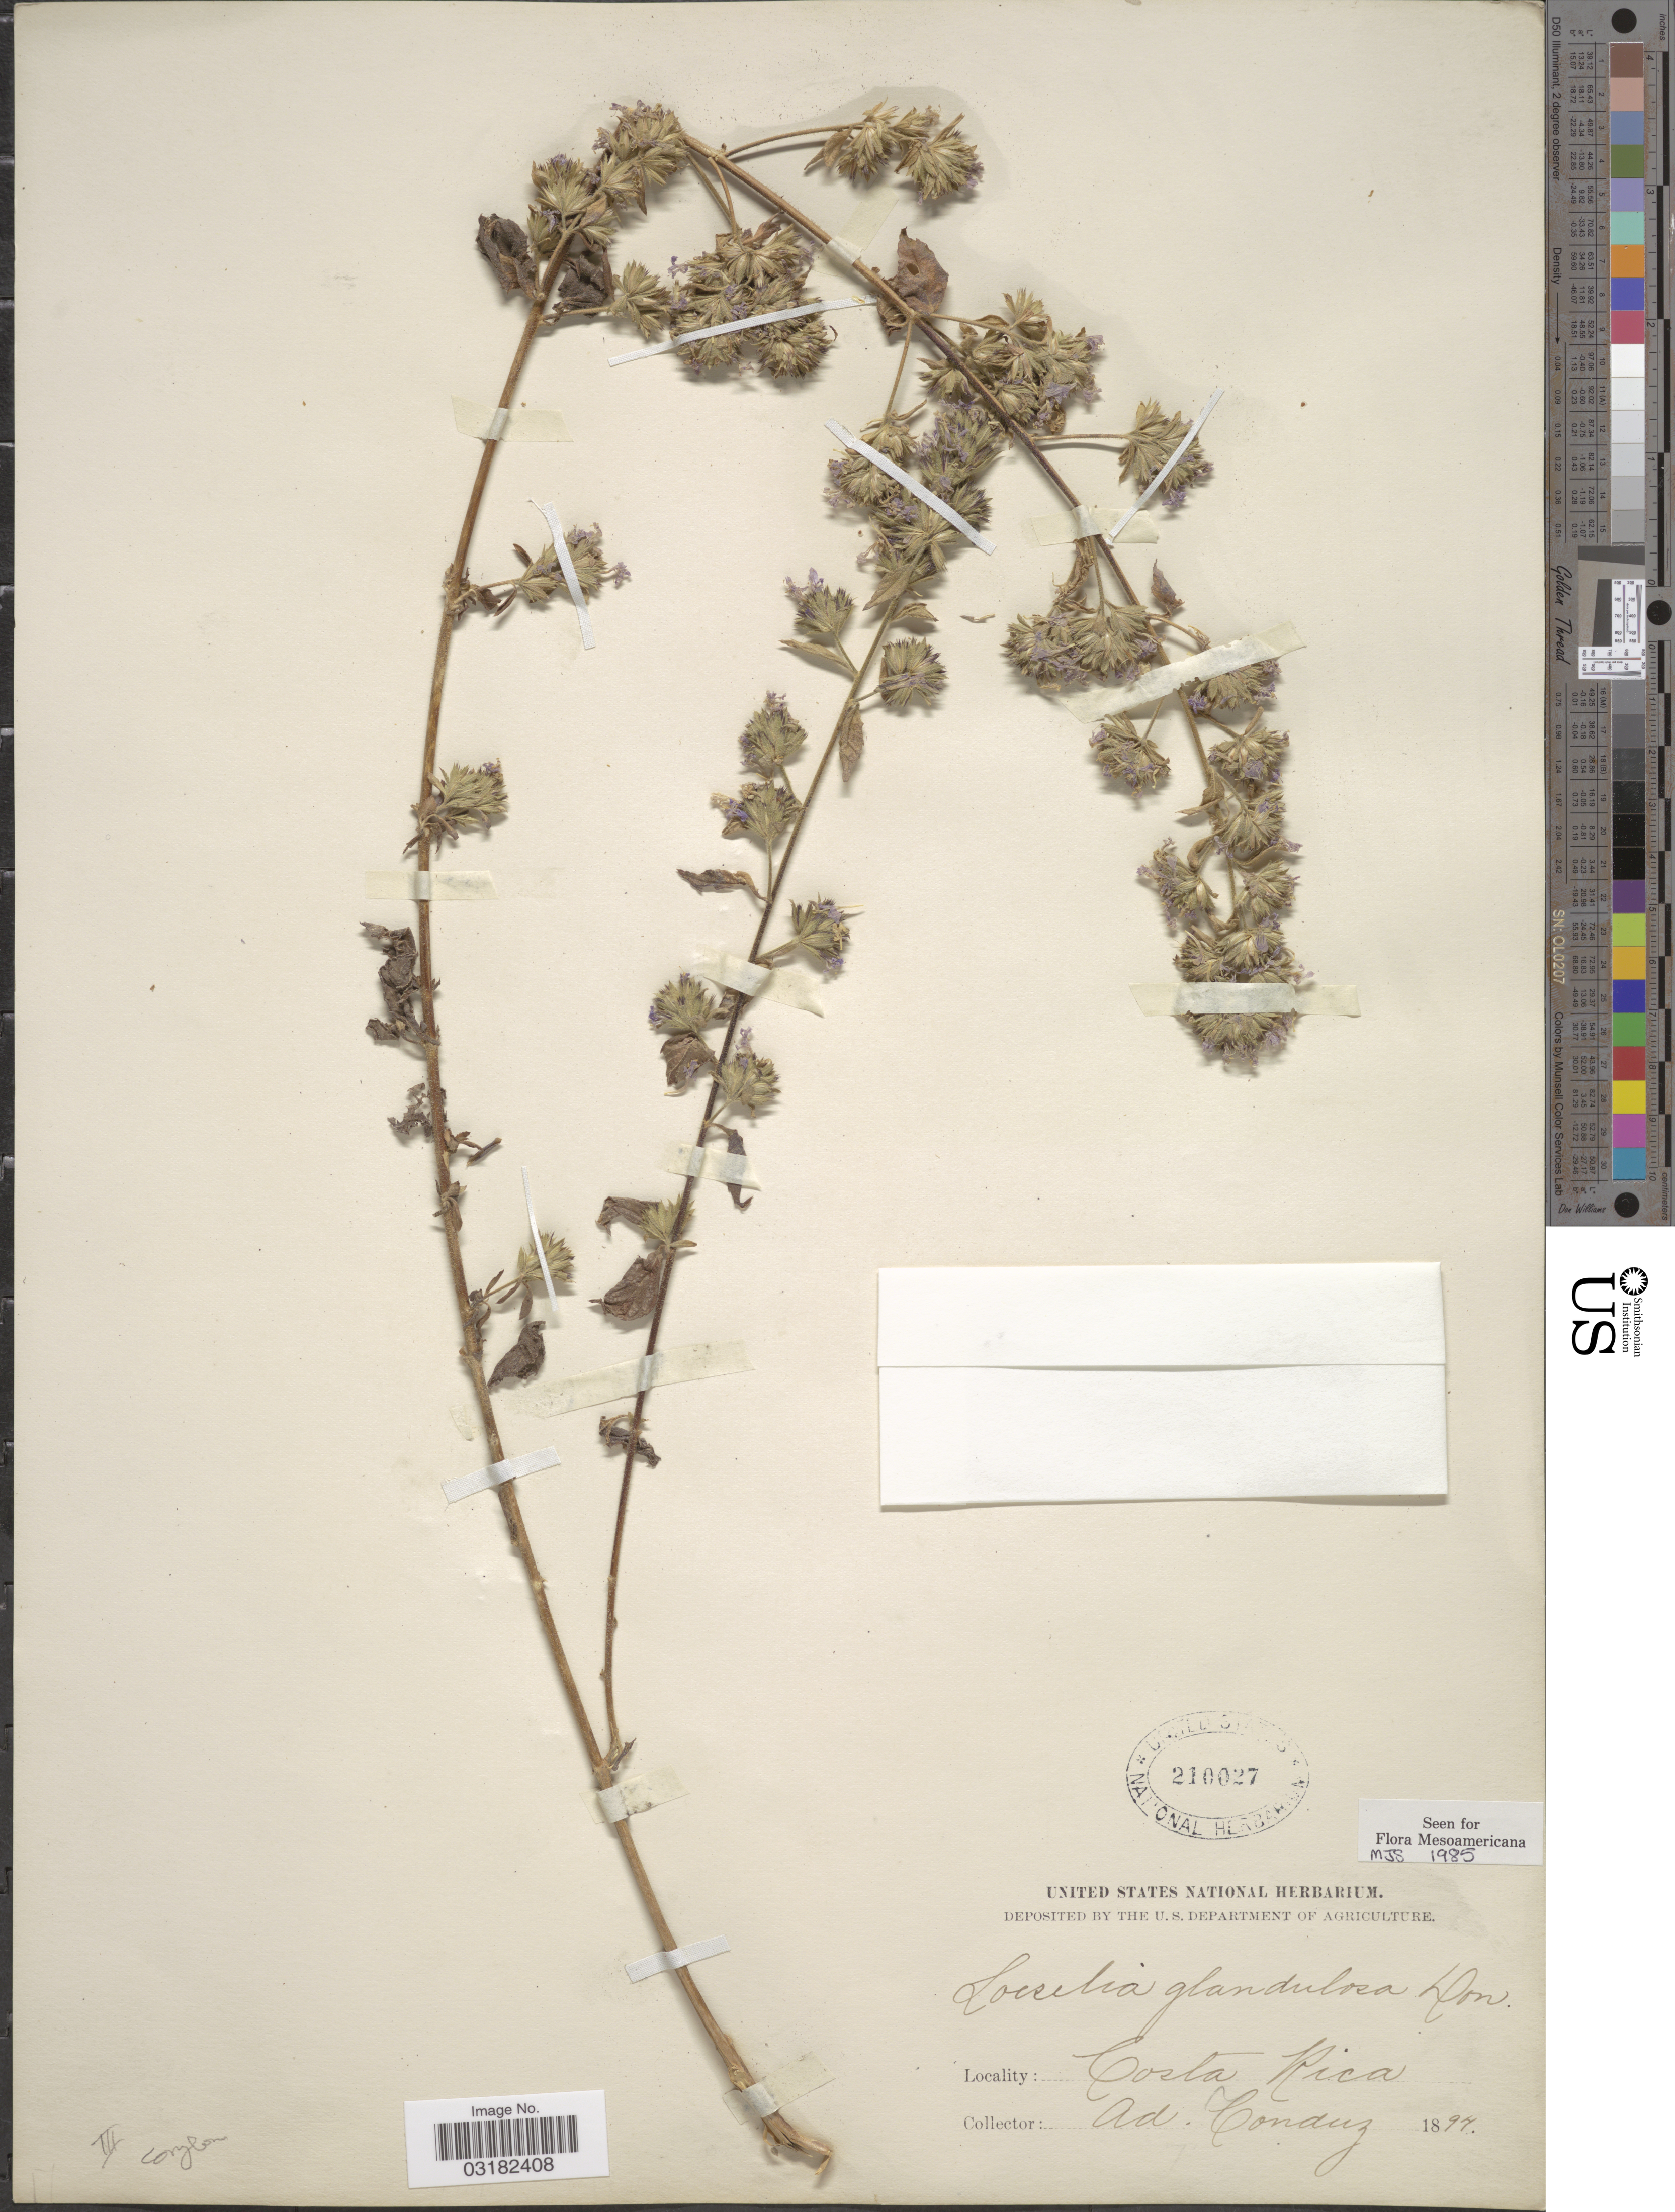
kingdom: Plantae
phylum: Tracheophyta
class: Magnoliopsida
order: Ericales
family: Polemoniaceae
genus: Loeselia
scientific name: Loeselia glandulosa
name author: (Cav.) G. Don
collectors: A. Tonduz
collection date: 1894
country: Costa Rica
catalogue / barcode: US 210027